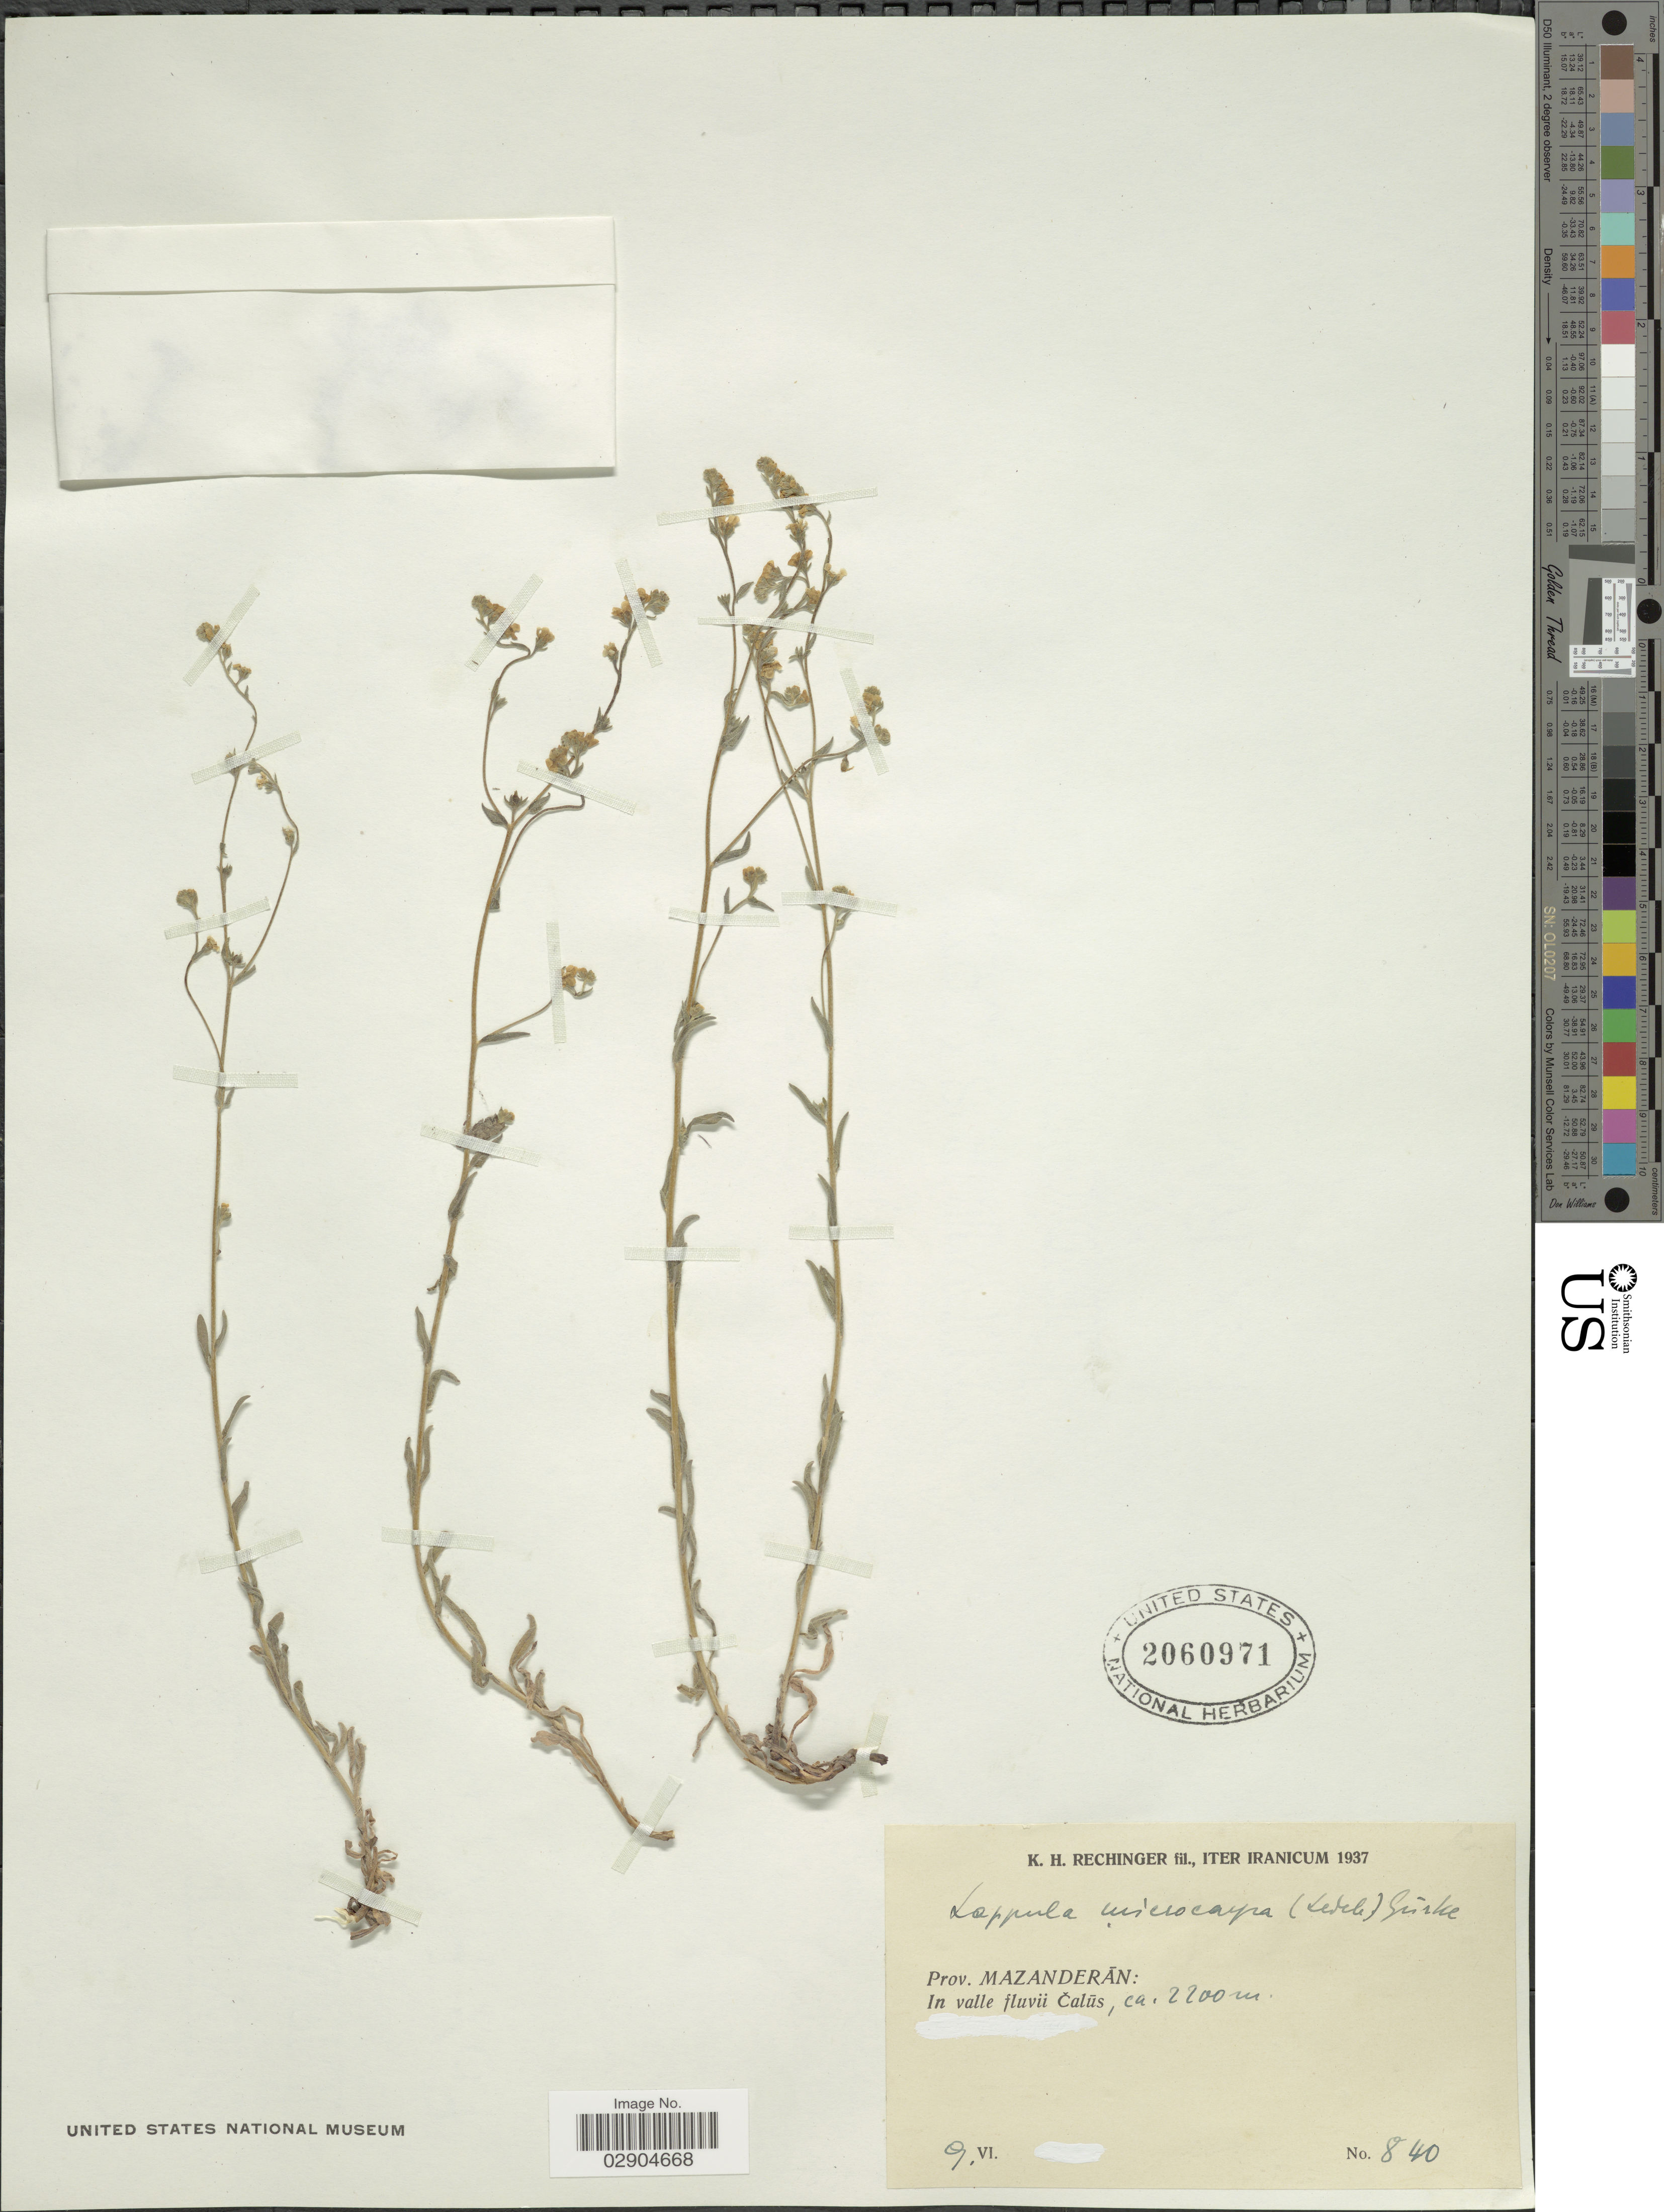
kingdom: Plantae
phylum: Tracheophyta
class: Magnoliopsida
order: Boraginales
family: Boraginaceae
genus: Lappula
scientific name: Lappula microcarpa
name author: (Ledeb.) Gürke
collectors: K. H. Rechinger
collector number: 840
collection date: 1937-06-09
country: Iran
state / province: Mazandaran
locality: Prov. Mazanderän: In valle fluvii Calüs.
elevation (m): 2200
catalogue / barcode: US 2060971